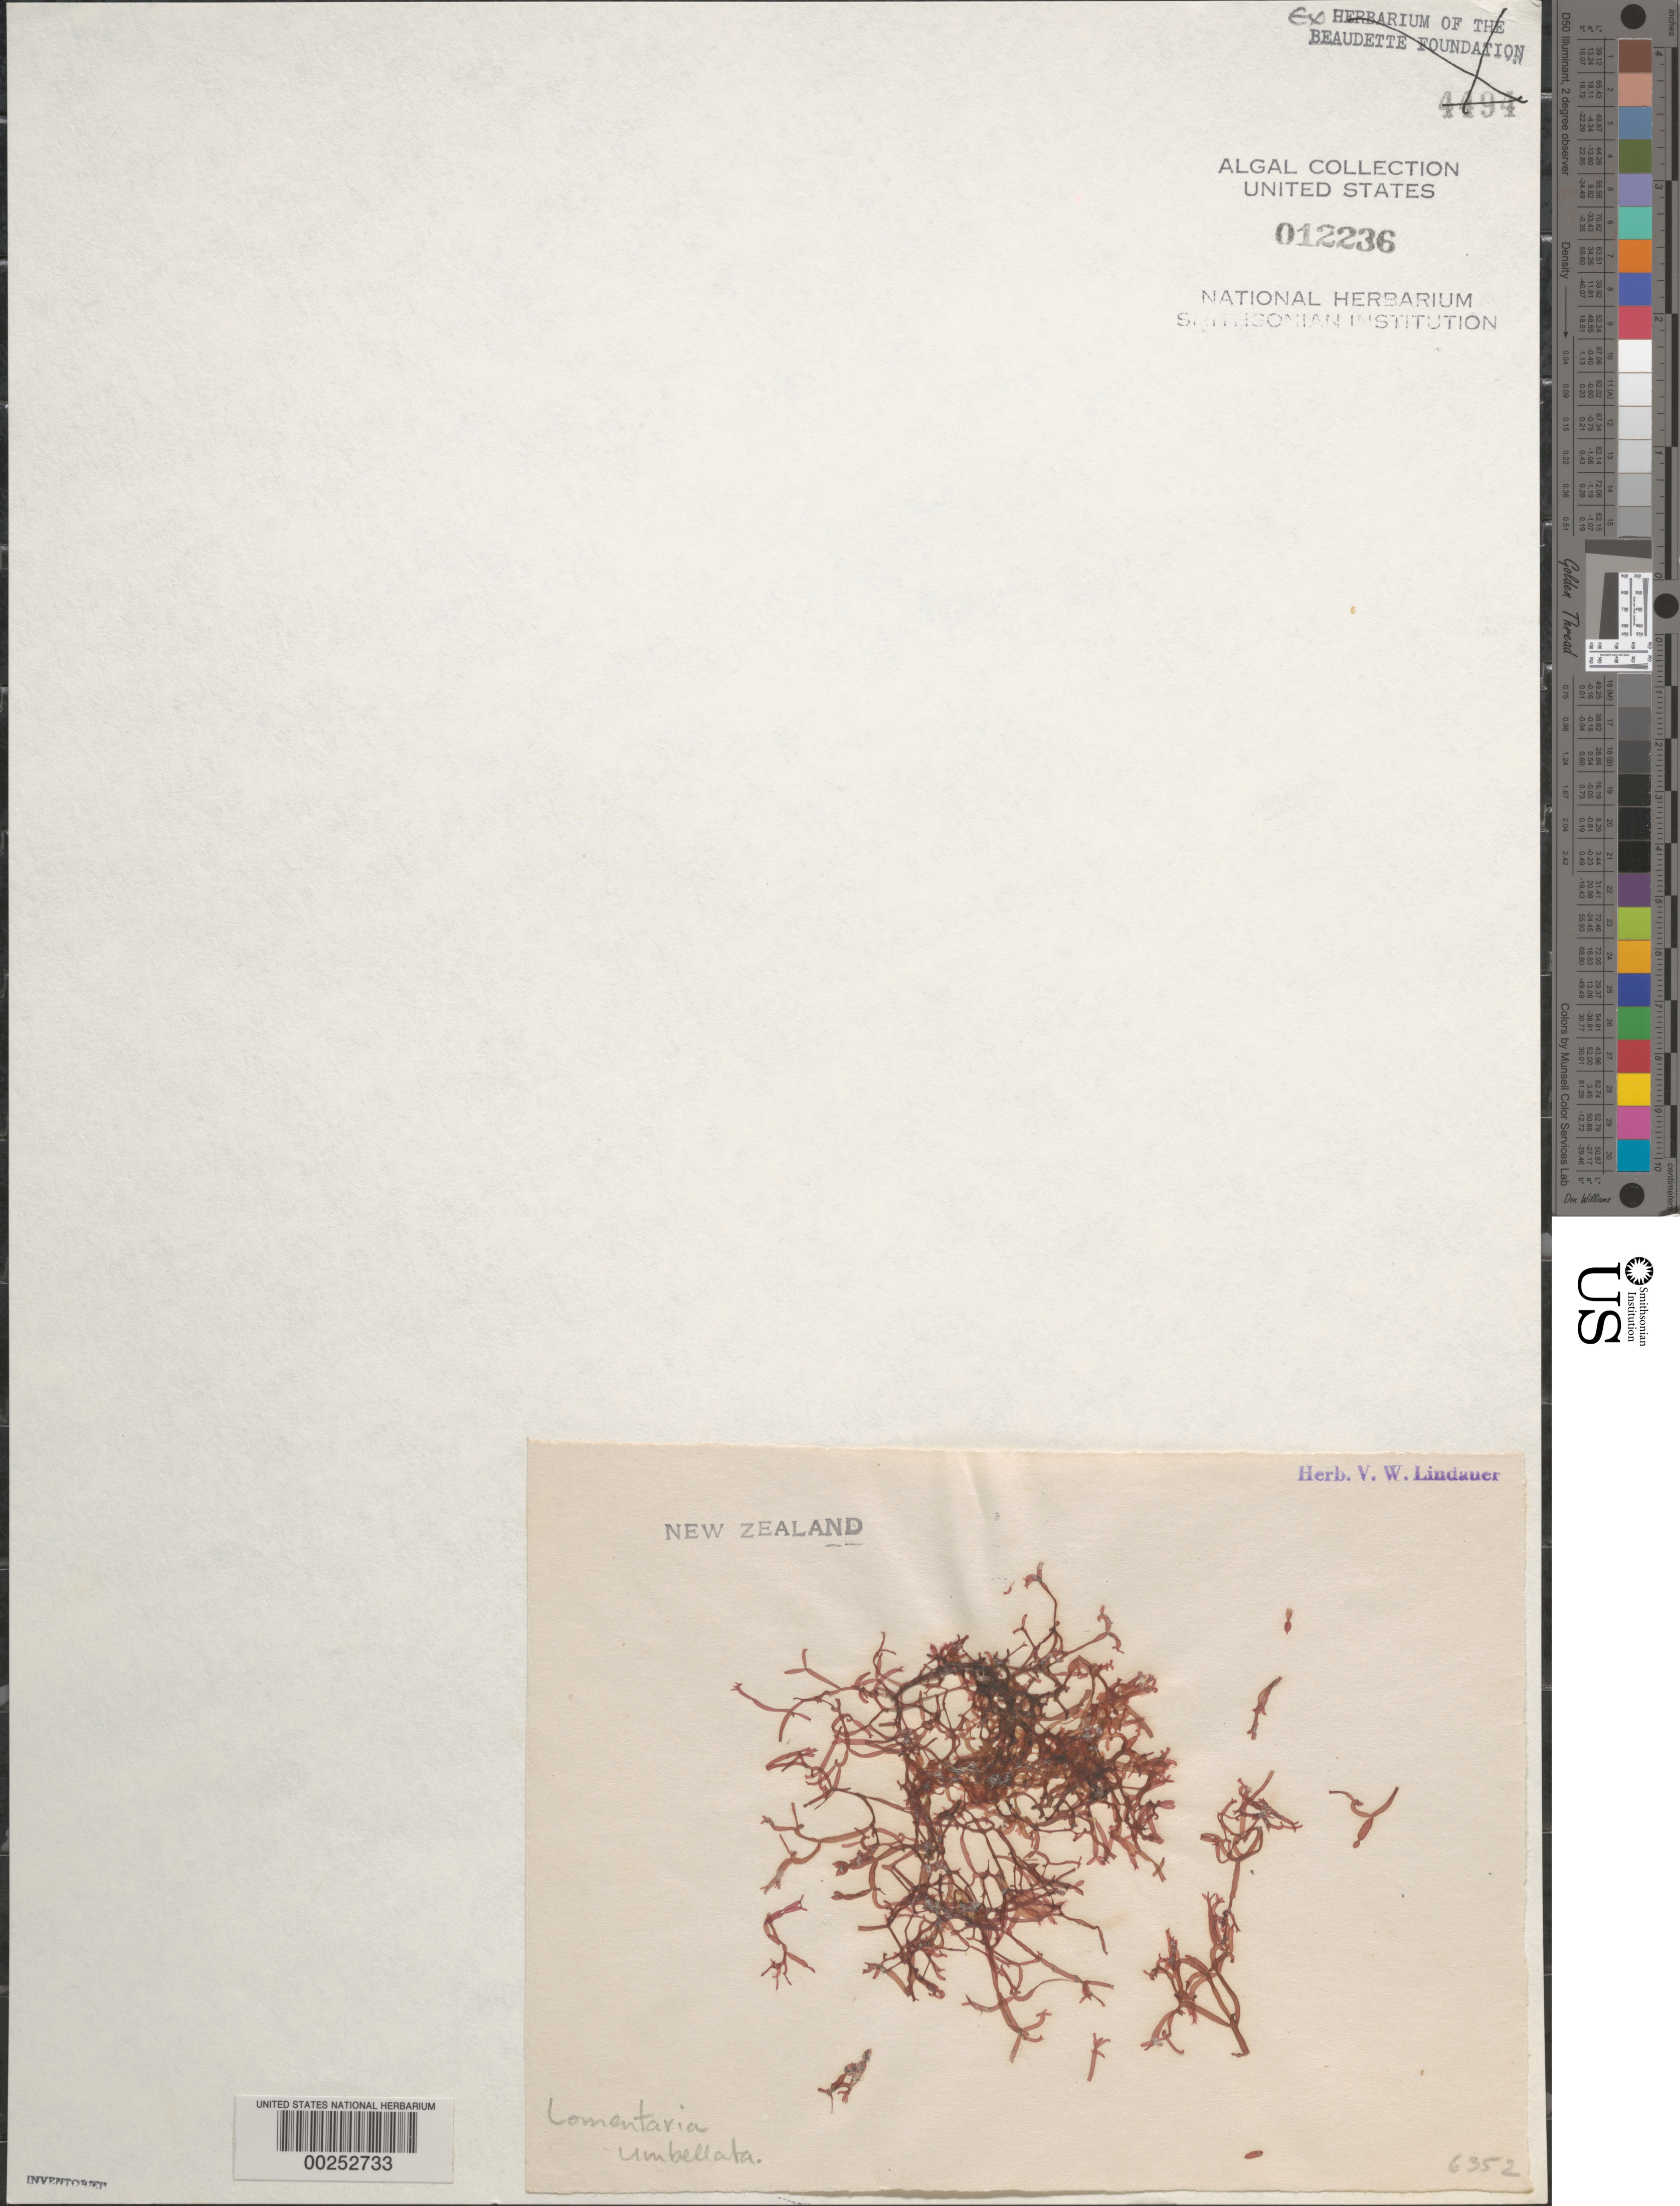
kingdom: Plantae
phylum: Rhodophyta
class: Florideophyceae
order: Rhodymeniales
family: Lomentariaceae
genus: Lomentaria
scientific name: Lomentaria umbellata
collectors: V. Lindauer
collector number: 6352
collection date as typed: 19--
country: New Zealand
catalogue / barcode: US 12236